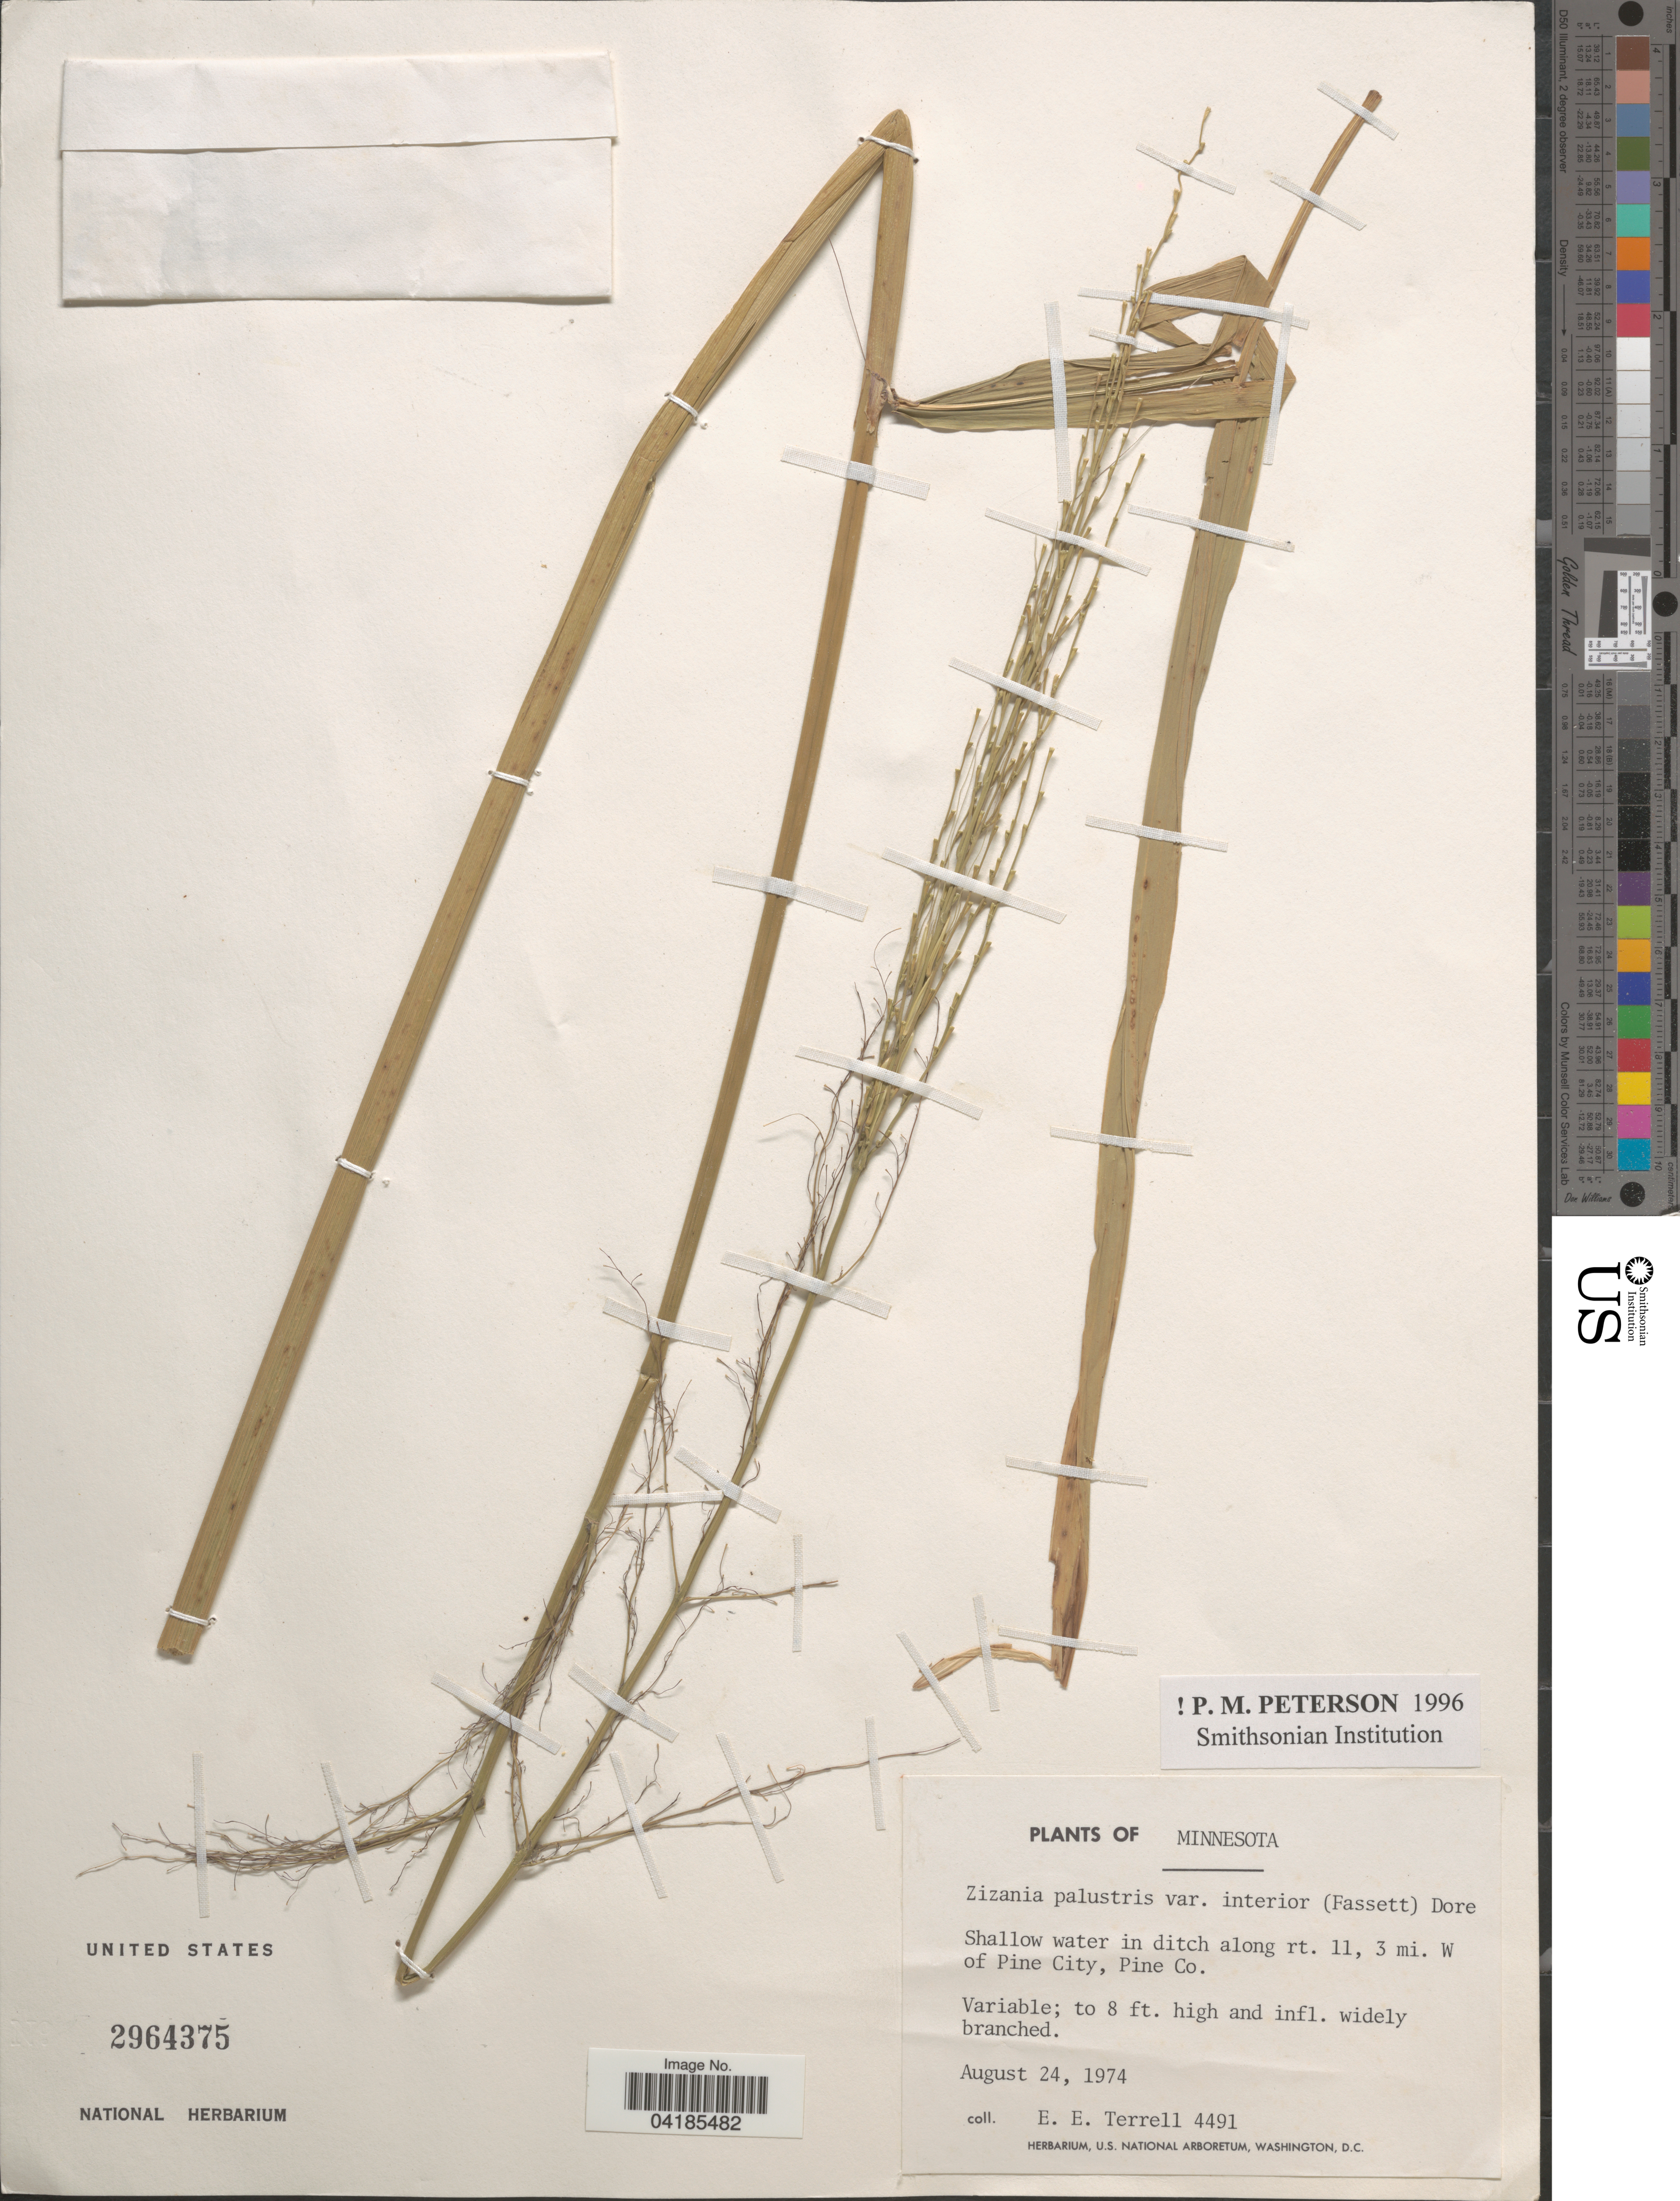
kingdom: Plantae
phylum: Tracheophyta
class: Liliopsida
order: Poales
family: Poaceae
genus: Zizania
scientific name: Zizania palustris var. interior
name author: L.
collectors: E. E. Terrell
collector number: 4491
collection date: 1974-08-24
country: United States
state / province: Minnesota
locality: Along rt. 11, 3 mi. W of Pine City, Pine Co.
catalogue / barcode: US 2964375